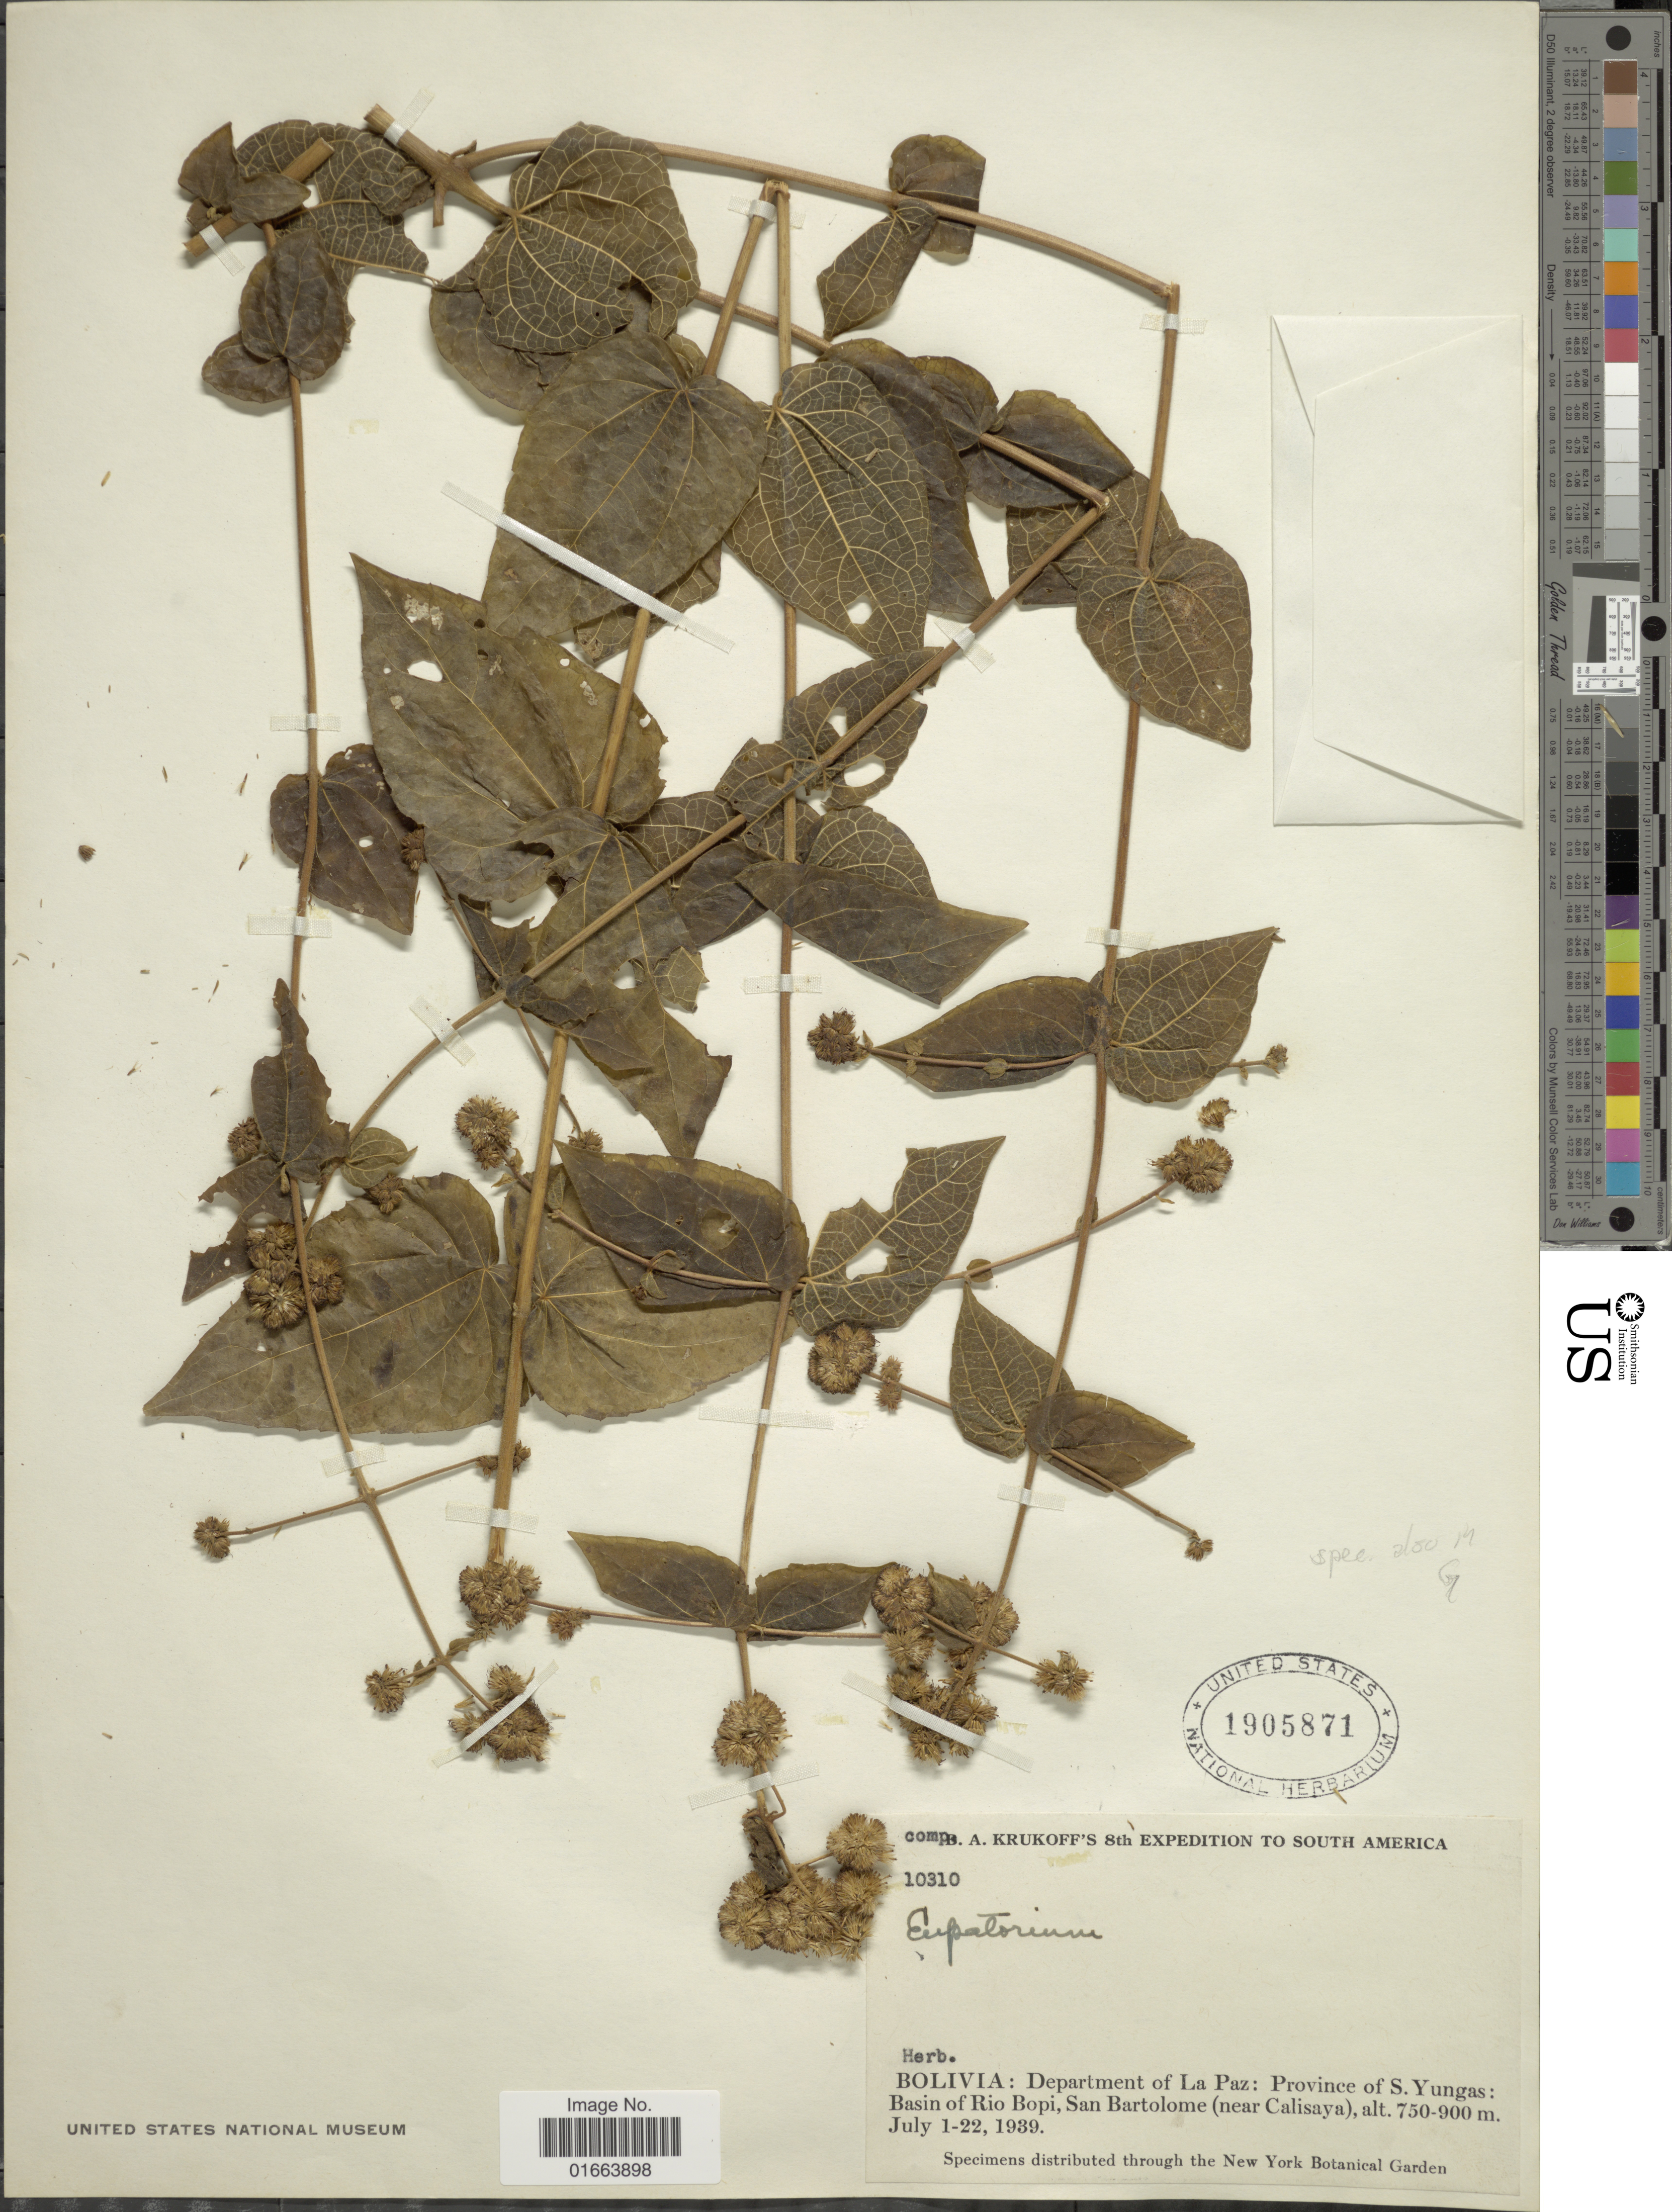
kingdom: Plantae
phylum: Tracheophyta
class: Magnoliopsida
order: Asterales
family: Asteraceae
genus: Sphaereupatorium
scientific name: Sphaereupatorium hoffmannii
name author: (Kuntze) B.L. Rob.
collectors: B. A. Krukoff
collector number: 10310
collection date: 1939-07-01/1939-07-22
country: Bolivia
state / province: La Paz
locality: Province of S. Yungas: Basin of Rio Bopi, San Bartolome (near Calisaya)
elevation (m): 750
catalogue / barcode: US 1905871